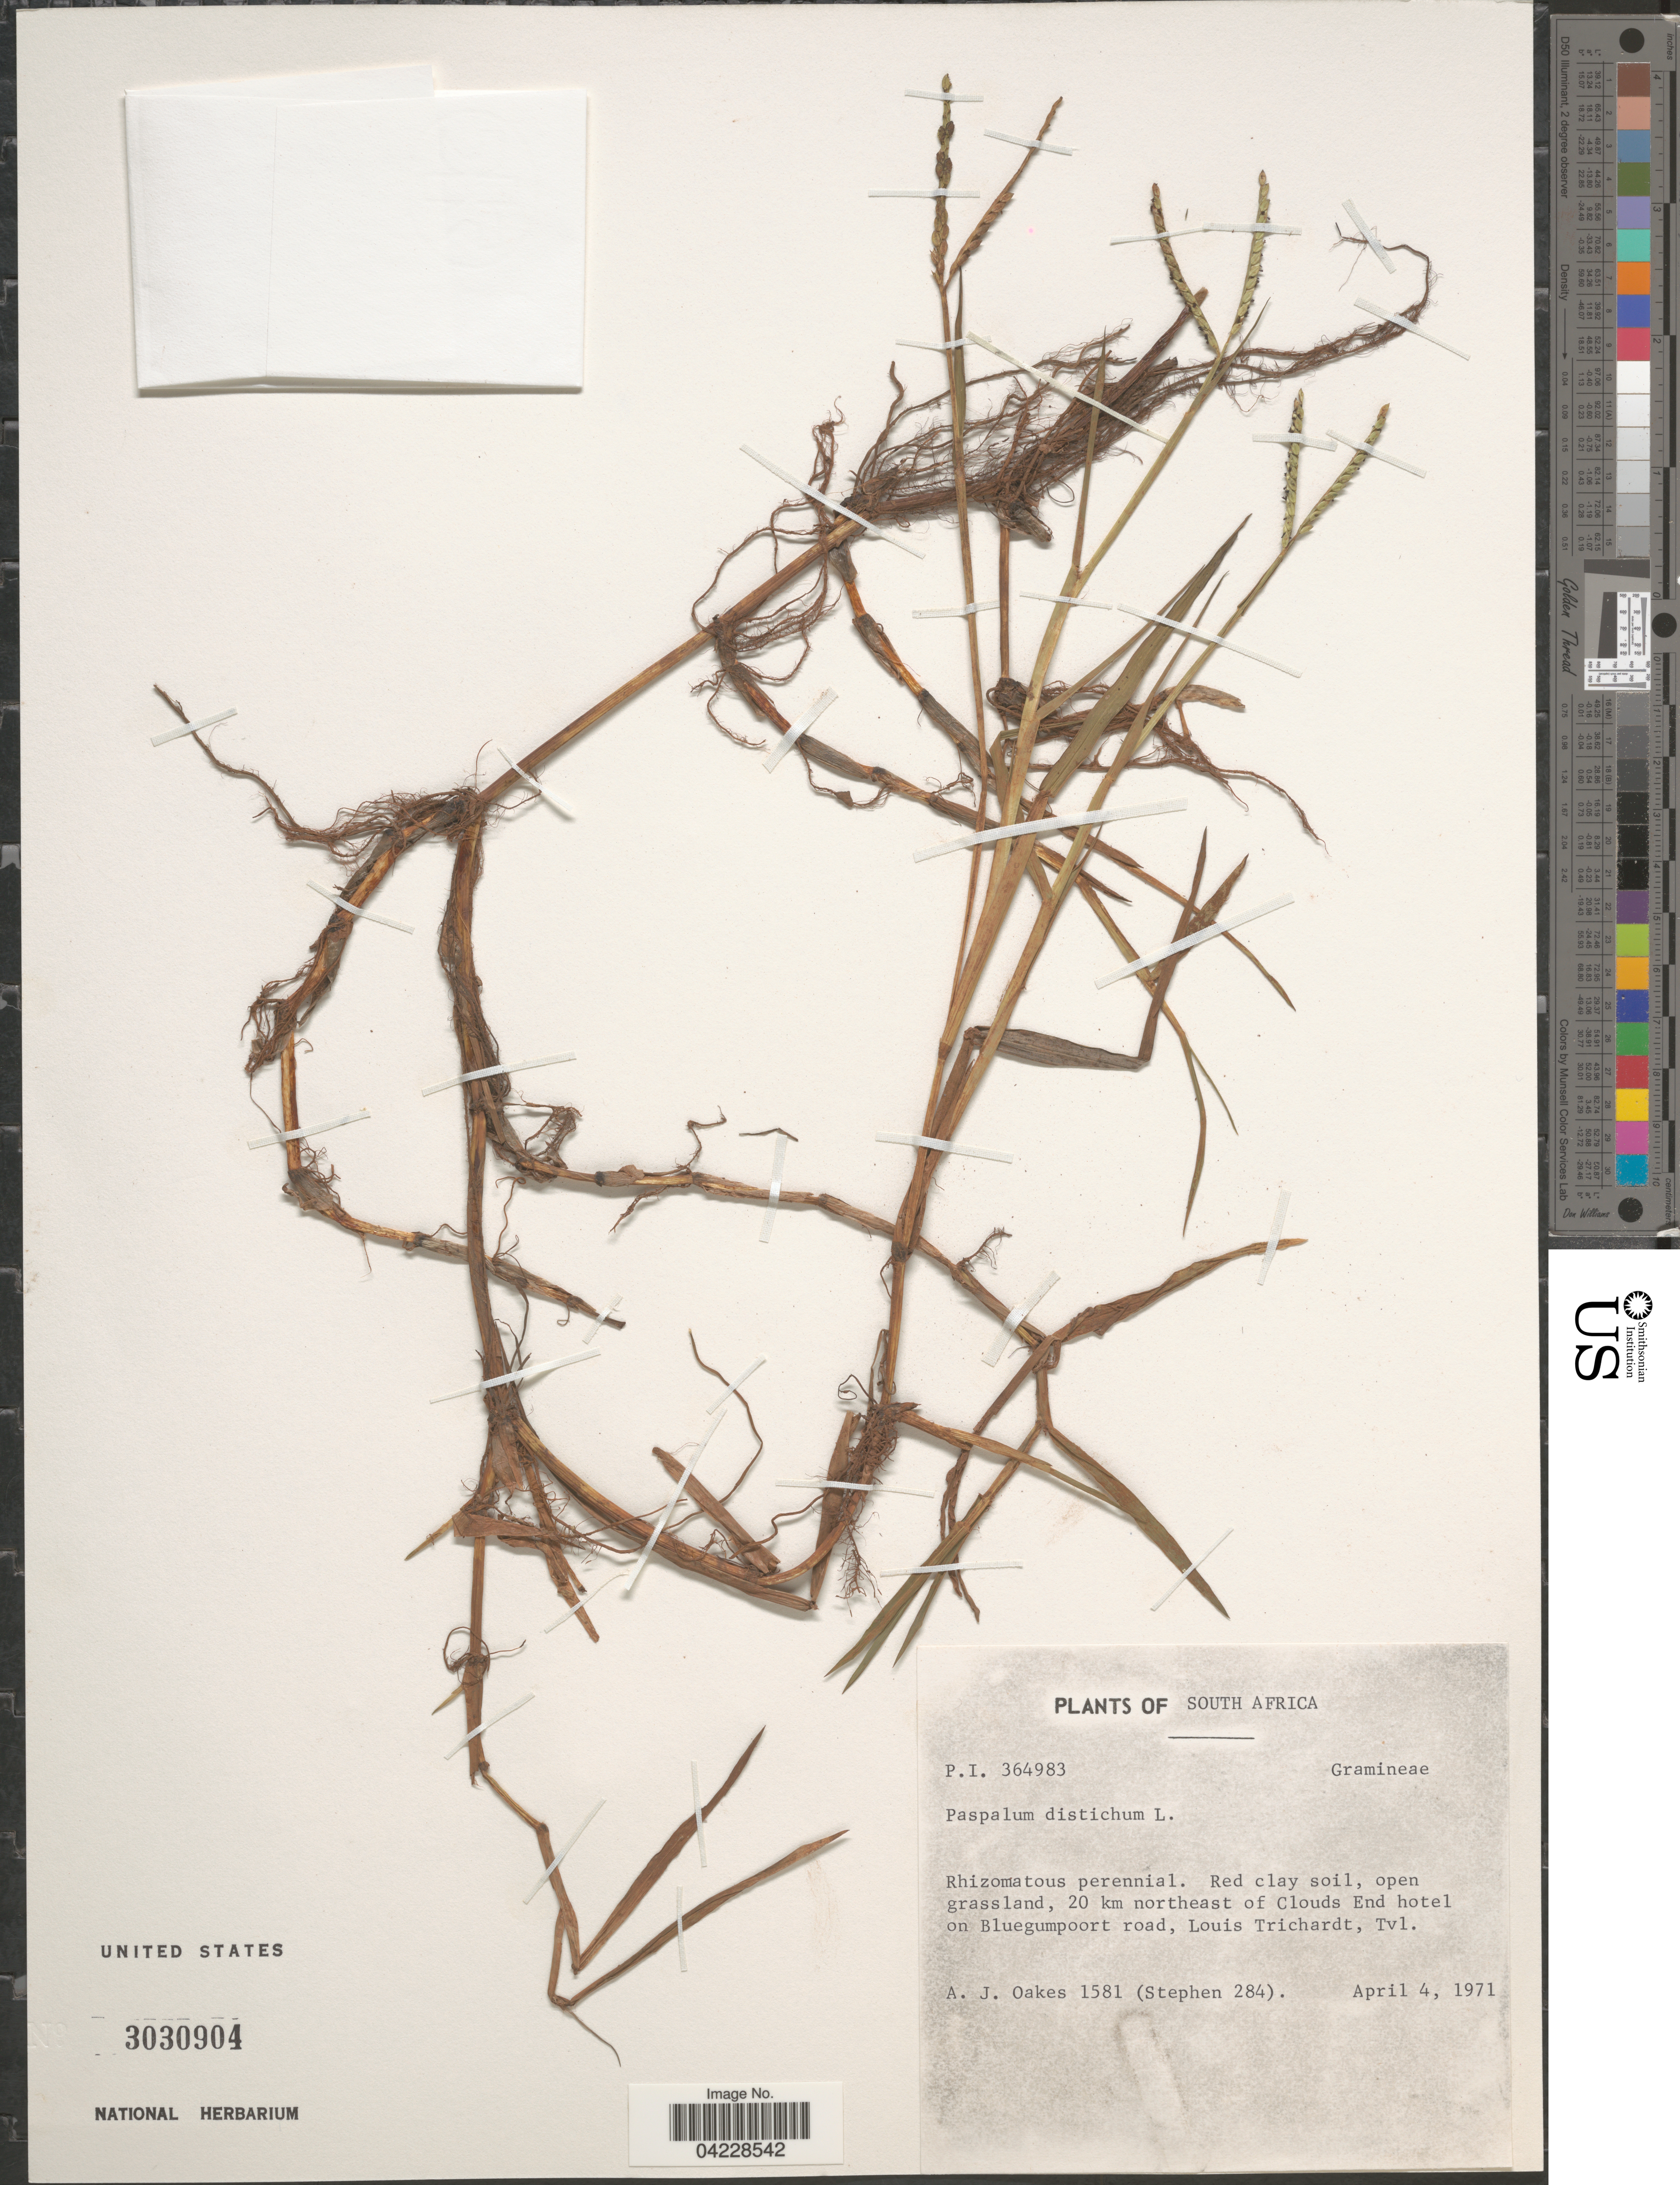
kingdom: Plantae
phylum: Tracheophyta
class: Liliopsida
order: Poales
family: Poaceae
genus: Paspalum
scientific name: Paspalum distichum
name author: L.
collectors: A. Oakes & Stephen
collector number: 1581/284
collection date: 1971-04-04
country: South Africa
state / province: Limpopo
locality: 20 km northeast of Clouds End hotel on Bluegumpoort road, Louis Trichardt, Tvl.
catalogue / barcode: US 3030904